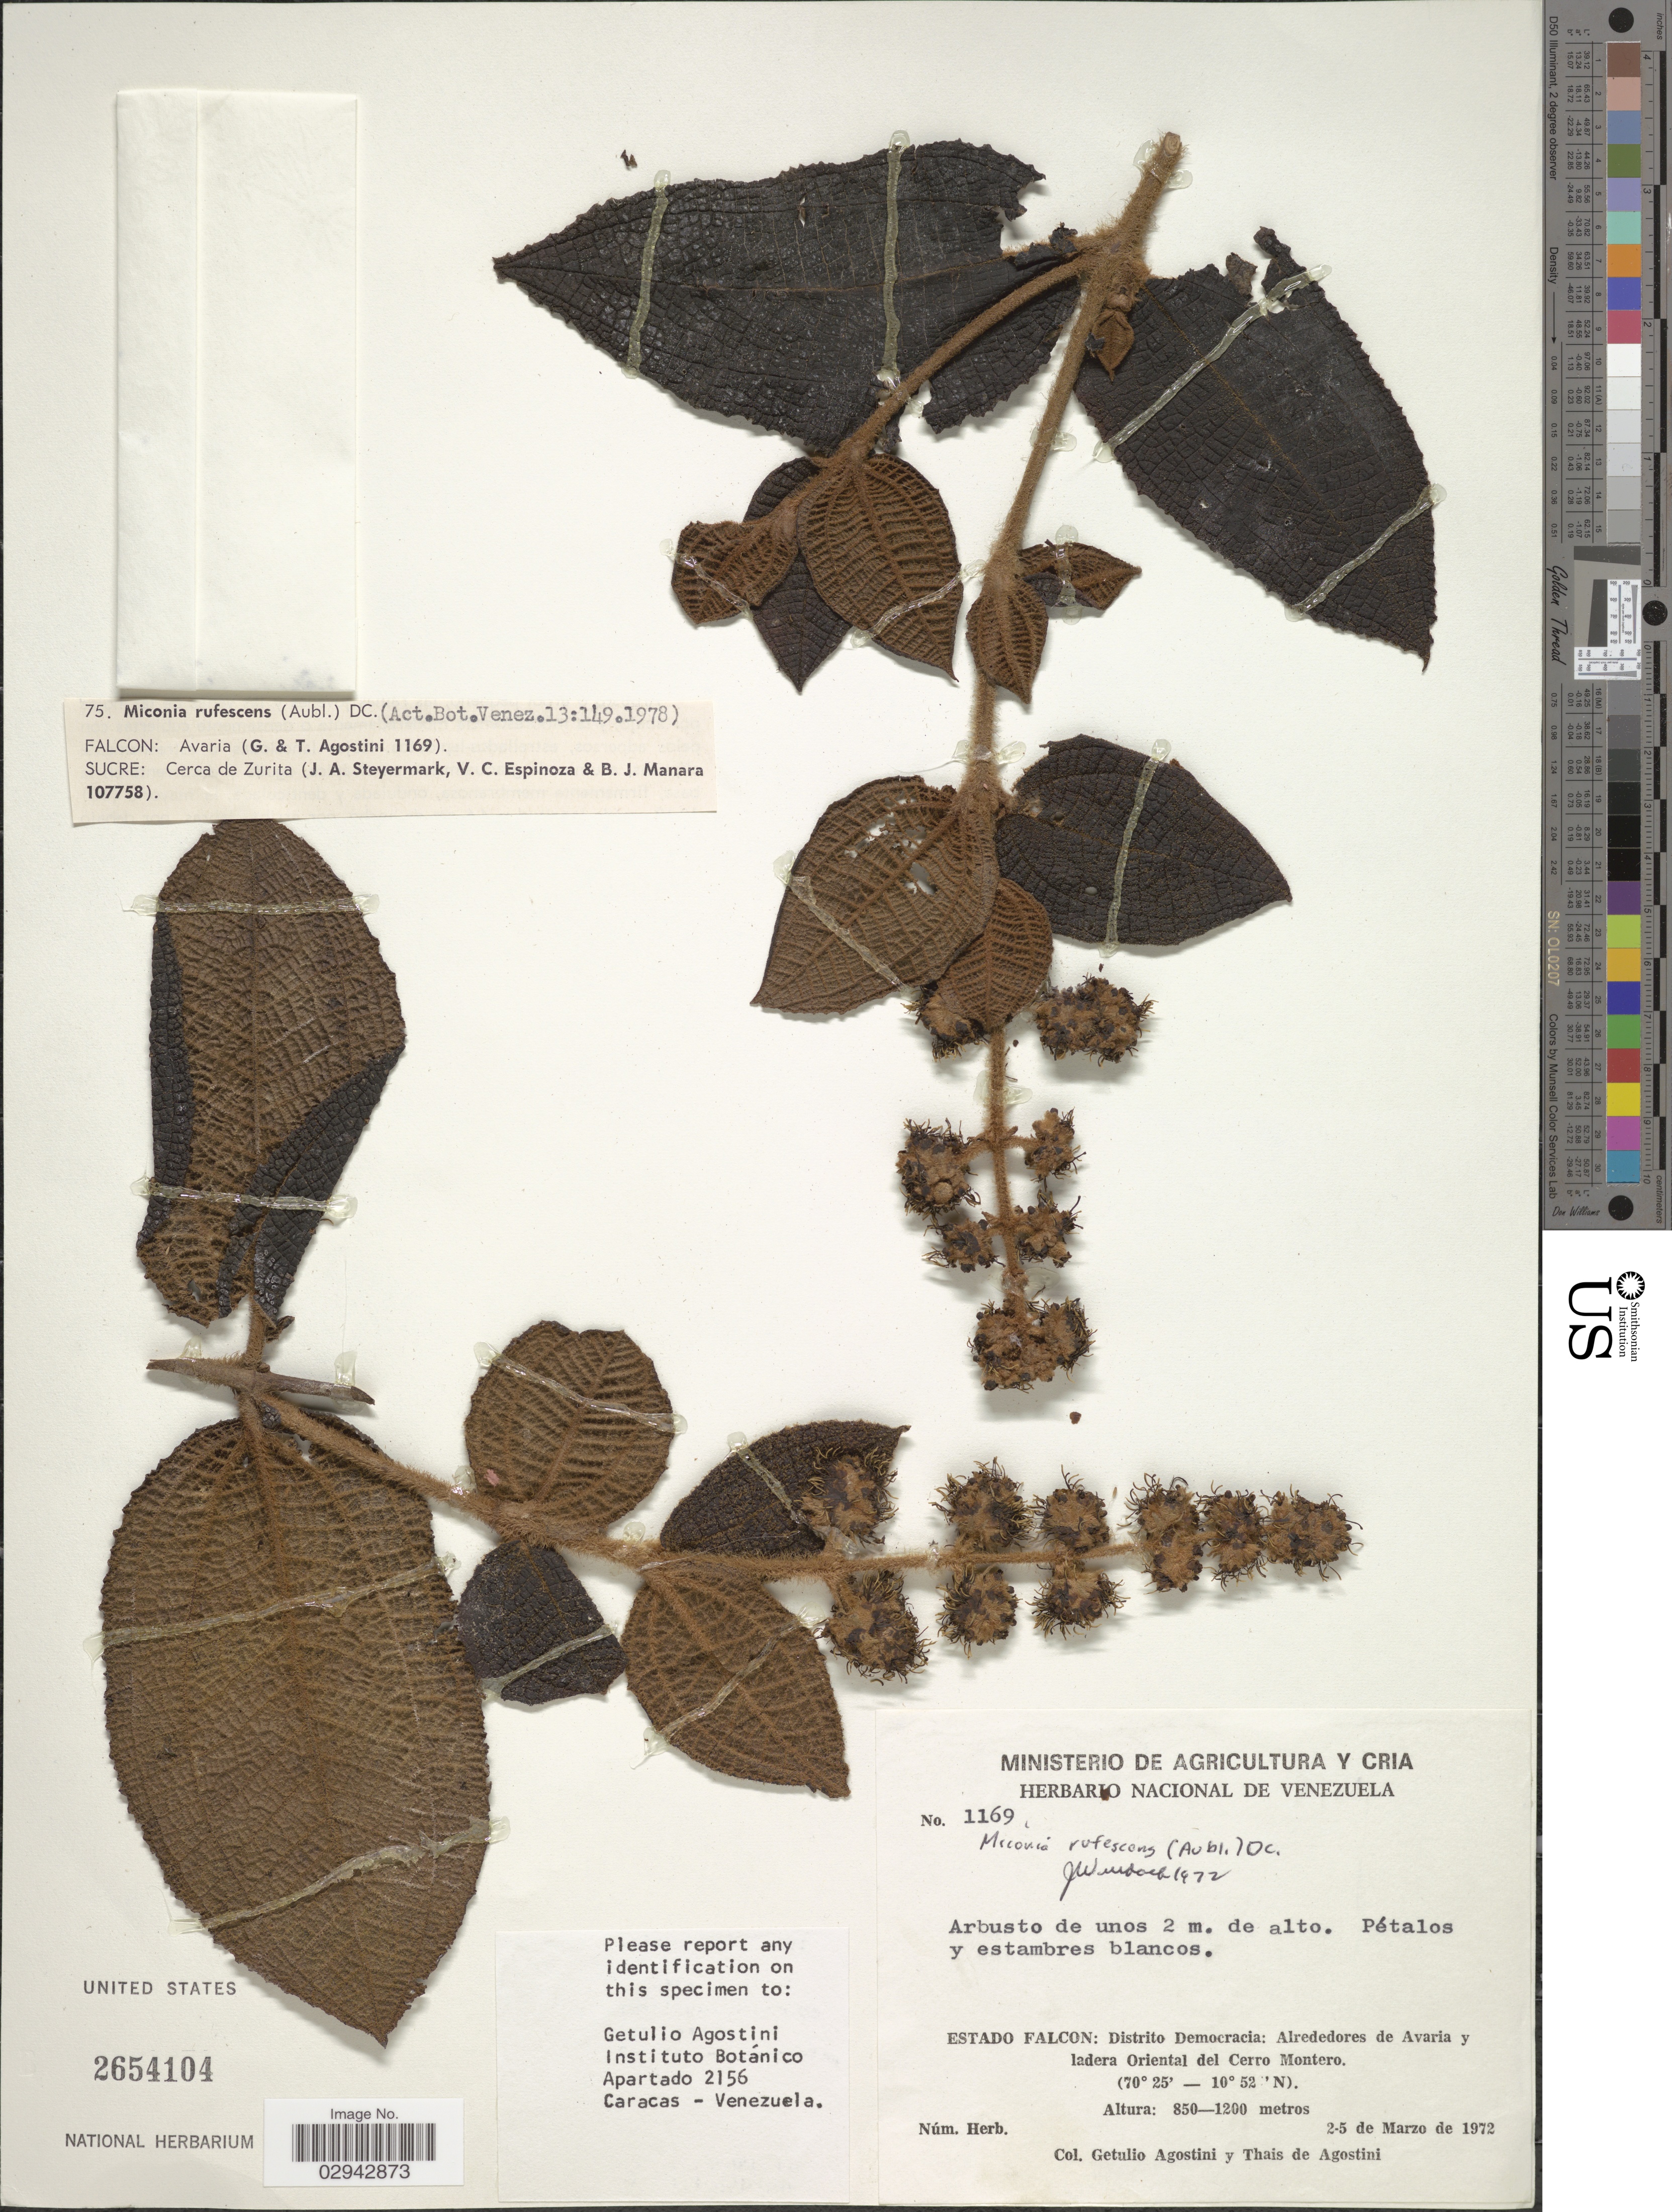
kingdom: Plantae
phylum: Tracheophyta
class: Magnoliopsida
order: Myrtales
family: Melastomataceae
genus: Miconia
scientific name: Miconia rufescens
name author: (Aubl.) DC.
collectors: G. Agostini & T. Agostini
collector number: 1169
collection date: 1972-03-02/1972-03-05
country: Venezuela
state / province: Falcón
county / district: Democracia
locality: Distrito Democracia: Alrededores de Avaria y ladera Oriental del Cerro Montero.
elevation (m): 850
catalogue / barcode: US 2654104